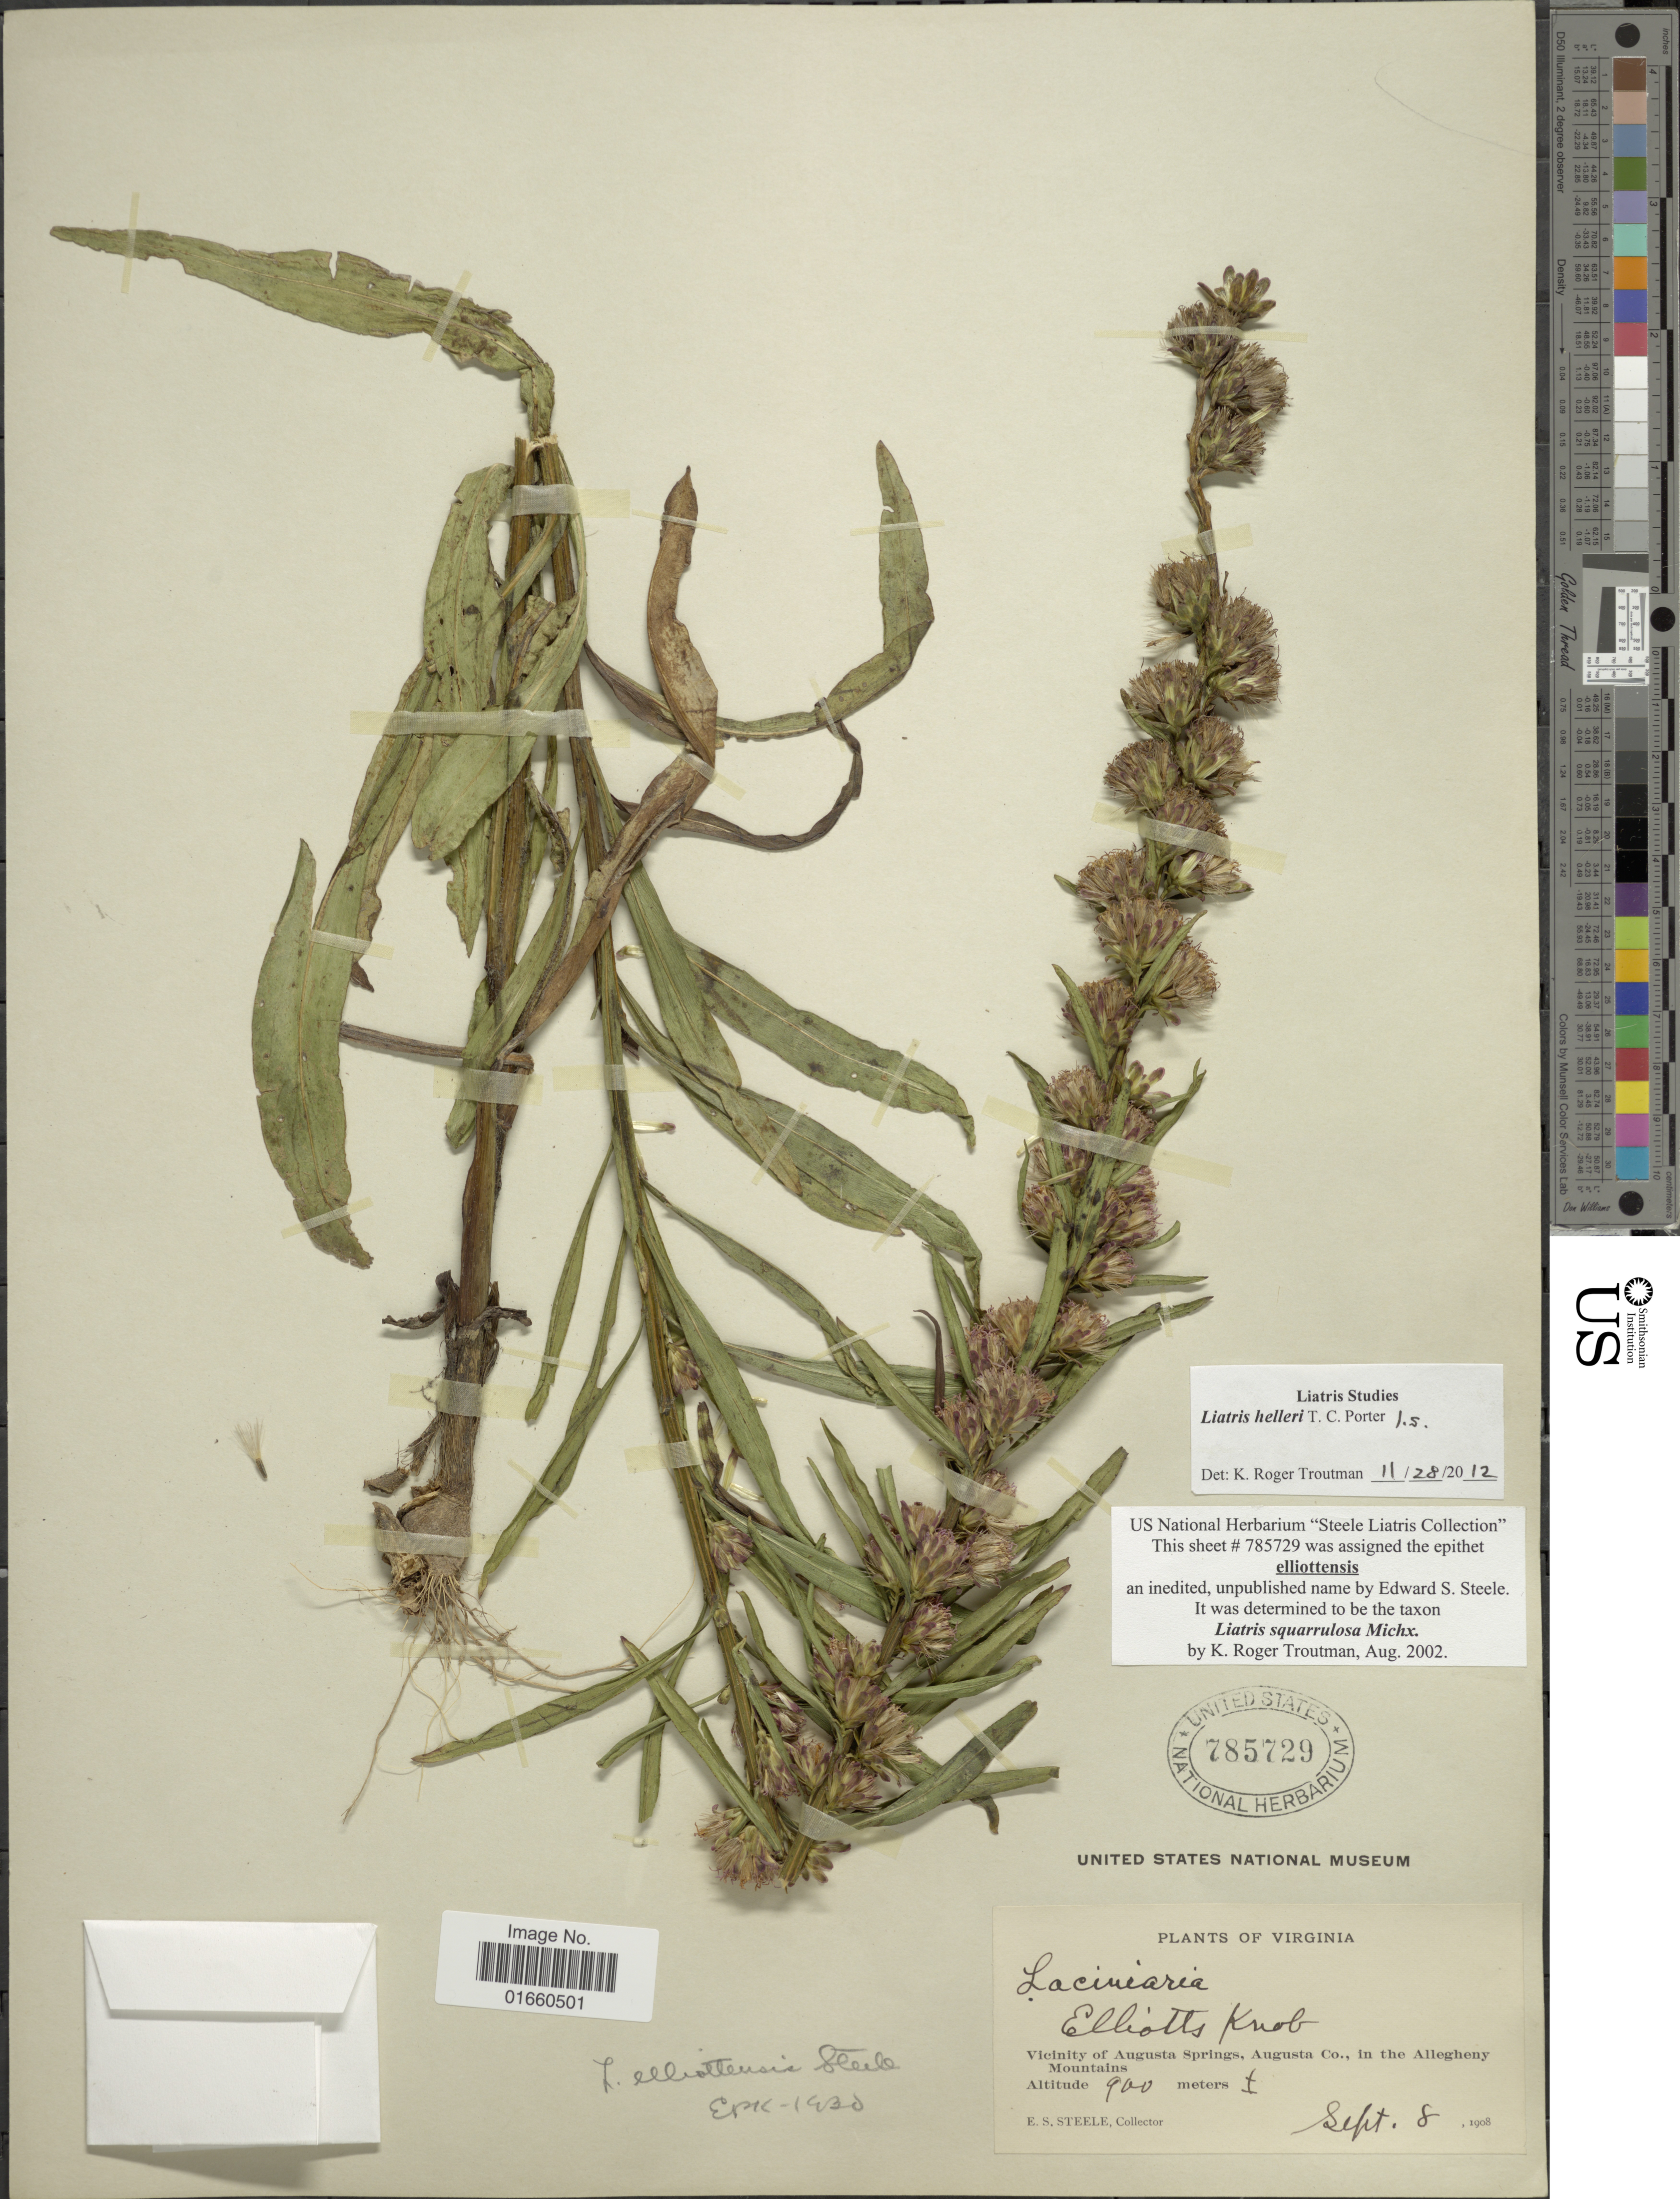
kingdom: Plantae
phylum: Tracheophyta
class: Magnoliopsida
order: Asterales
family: Asteraceae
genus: Liatris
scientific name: Liatris helleri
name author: Porter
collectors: E. Steele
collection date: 1908-09-08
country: United States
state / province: Virginia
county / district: Augusta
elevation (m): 900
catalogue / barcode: US 785729